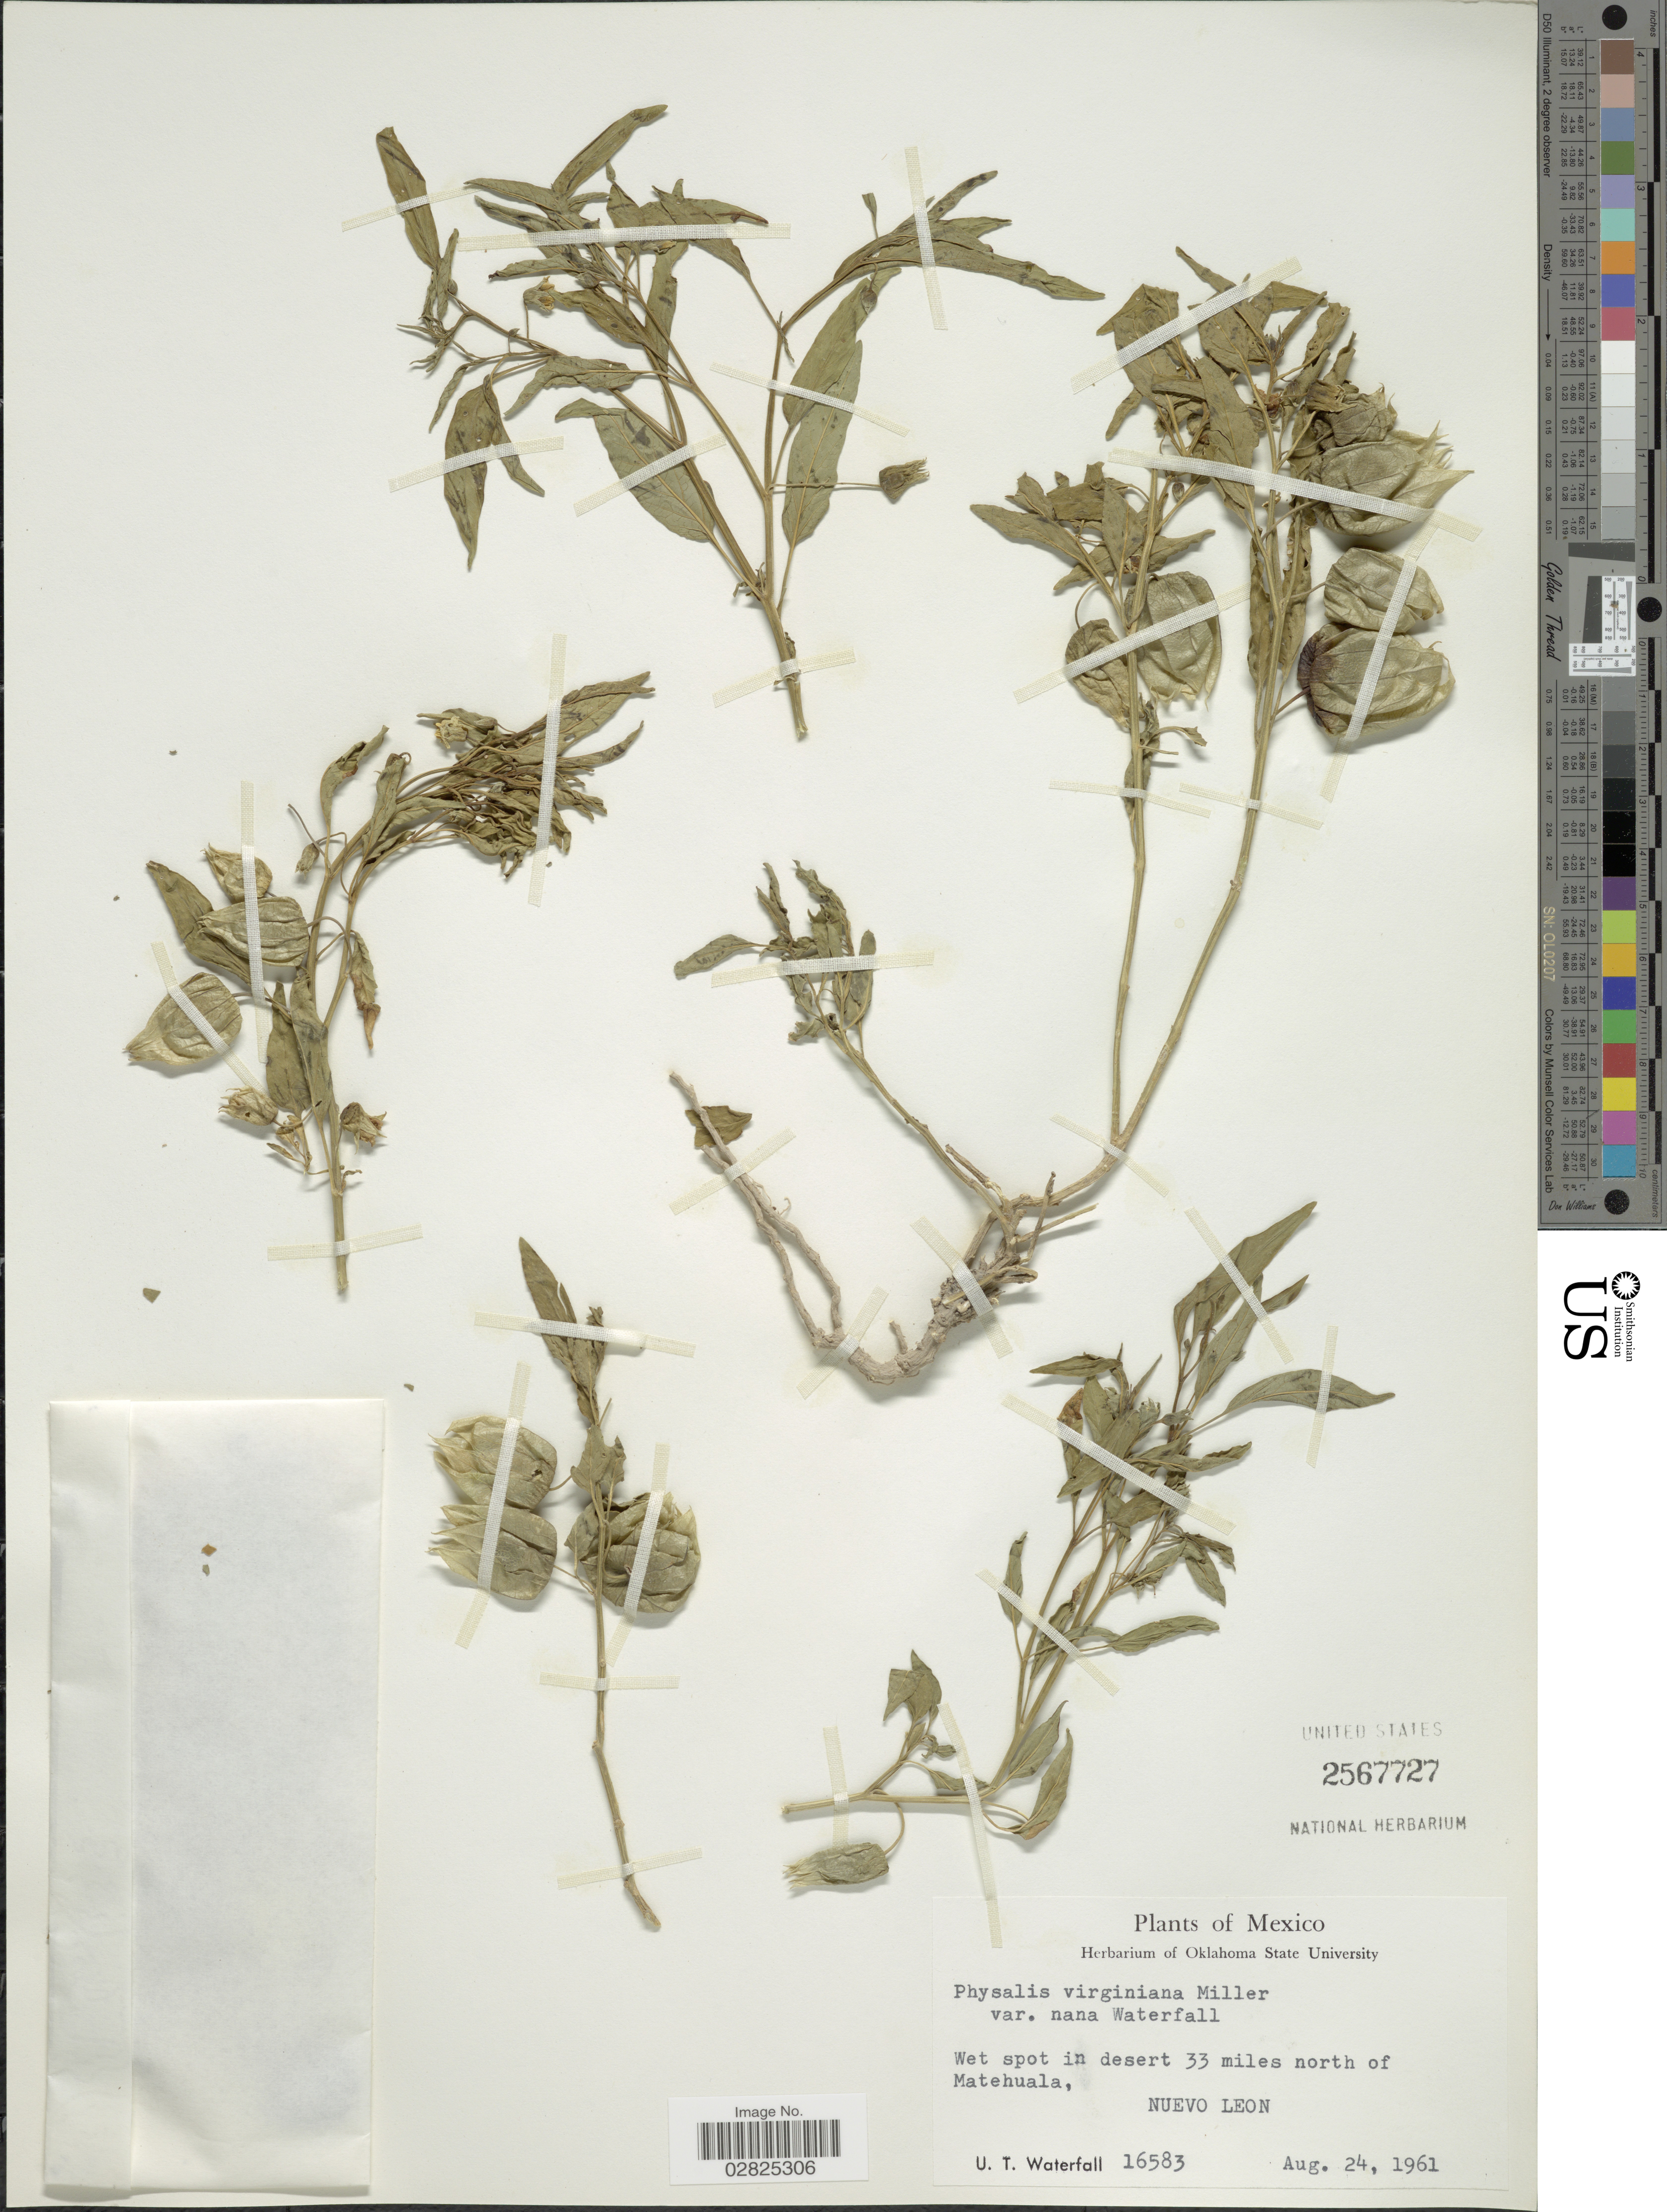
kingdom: Plantae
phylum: Tracheophyta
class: Magnoliopsida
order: Solanales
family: Solanaceae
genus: Physalis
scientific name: Physalis virginiana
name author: Mill.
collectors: U. T. Waterfall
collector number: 16583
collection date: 1961-08-24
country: Mexico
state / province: Nuevo León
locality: Wet spot in desert 33 miles north of Matehuala.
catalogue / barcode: US 2567727